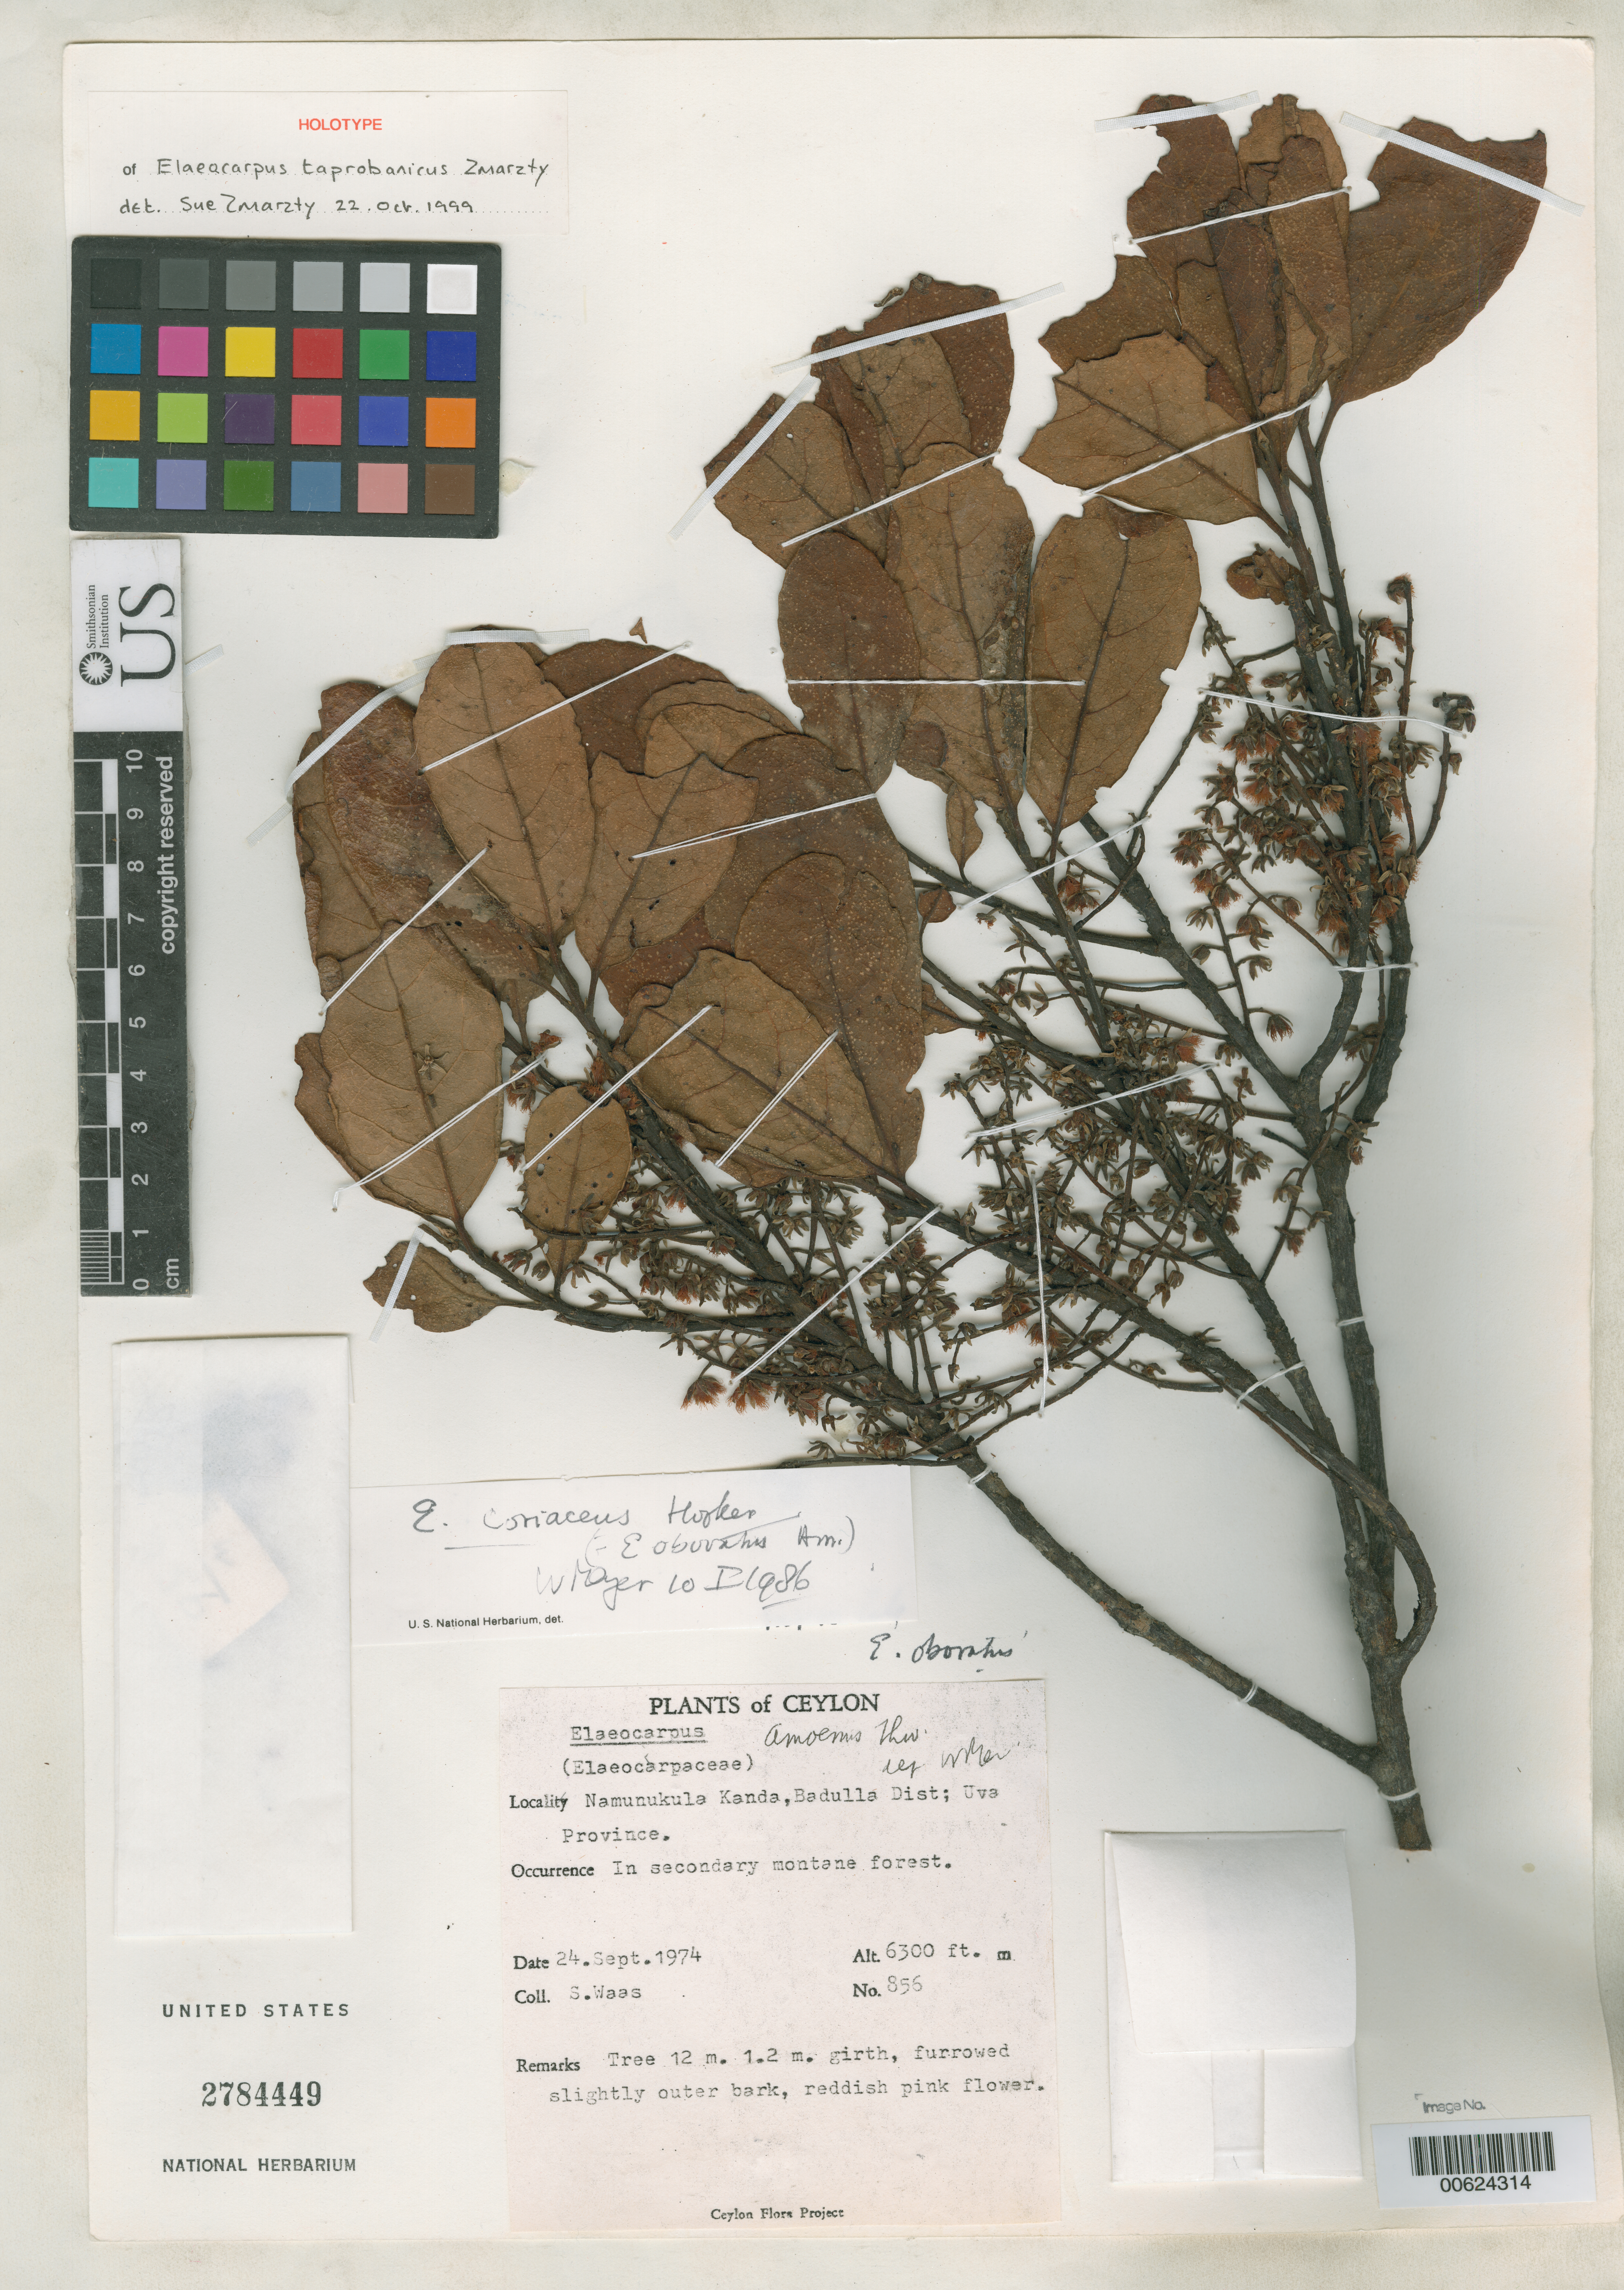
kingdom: Plantae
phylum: Tracheophyta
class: Magnoliopsida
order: Oxalidales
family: Elaeocarpaceae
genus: Elaeocarpus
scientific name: Elaeocarpus taprobanicus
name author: Zmarzty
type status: Holotype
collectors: S. Waas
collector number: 856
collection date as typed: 24 Sep 1974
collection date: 1974-09-24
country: Sri Lanka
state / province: Uva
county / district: Badulla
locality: Namunukula Kanda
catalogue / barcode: US 2784449